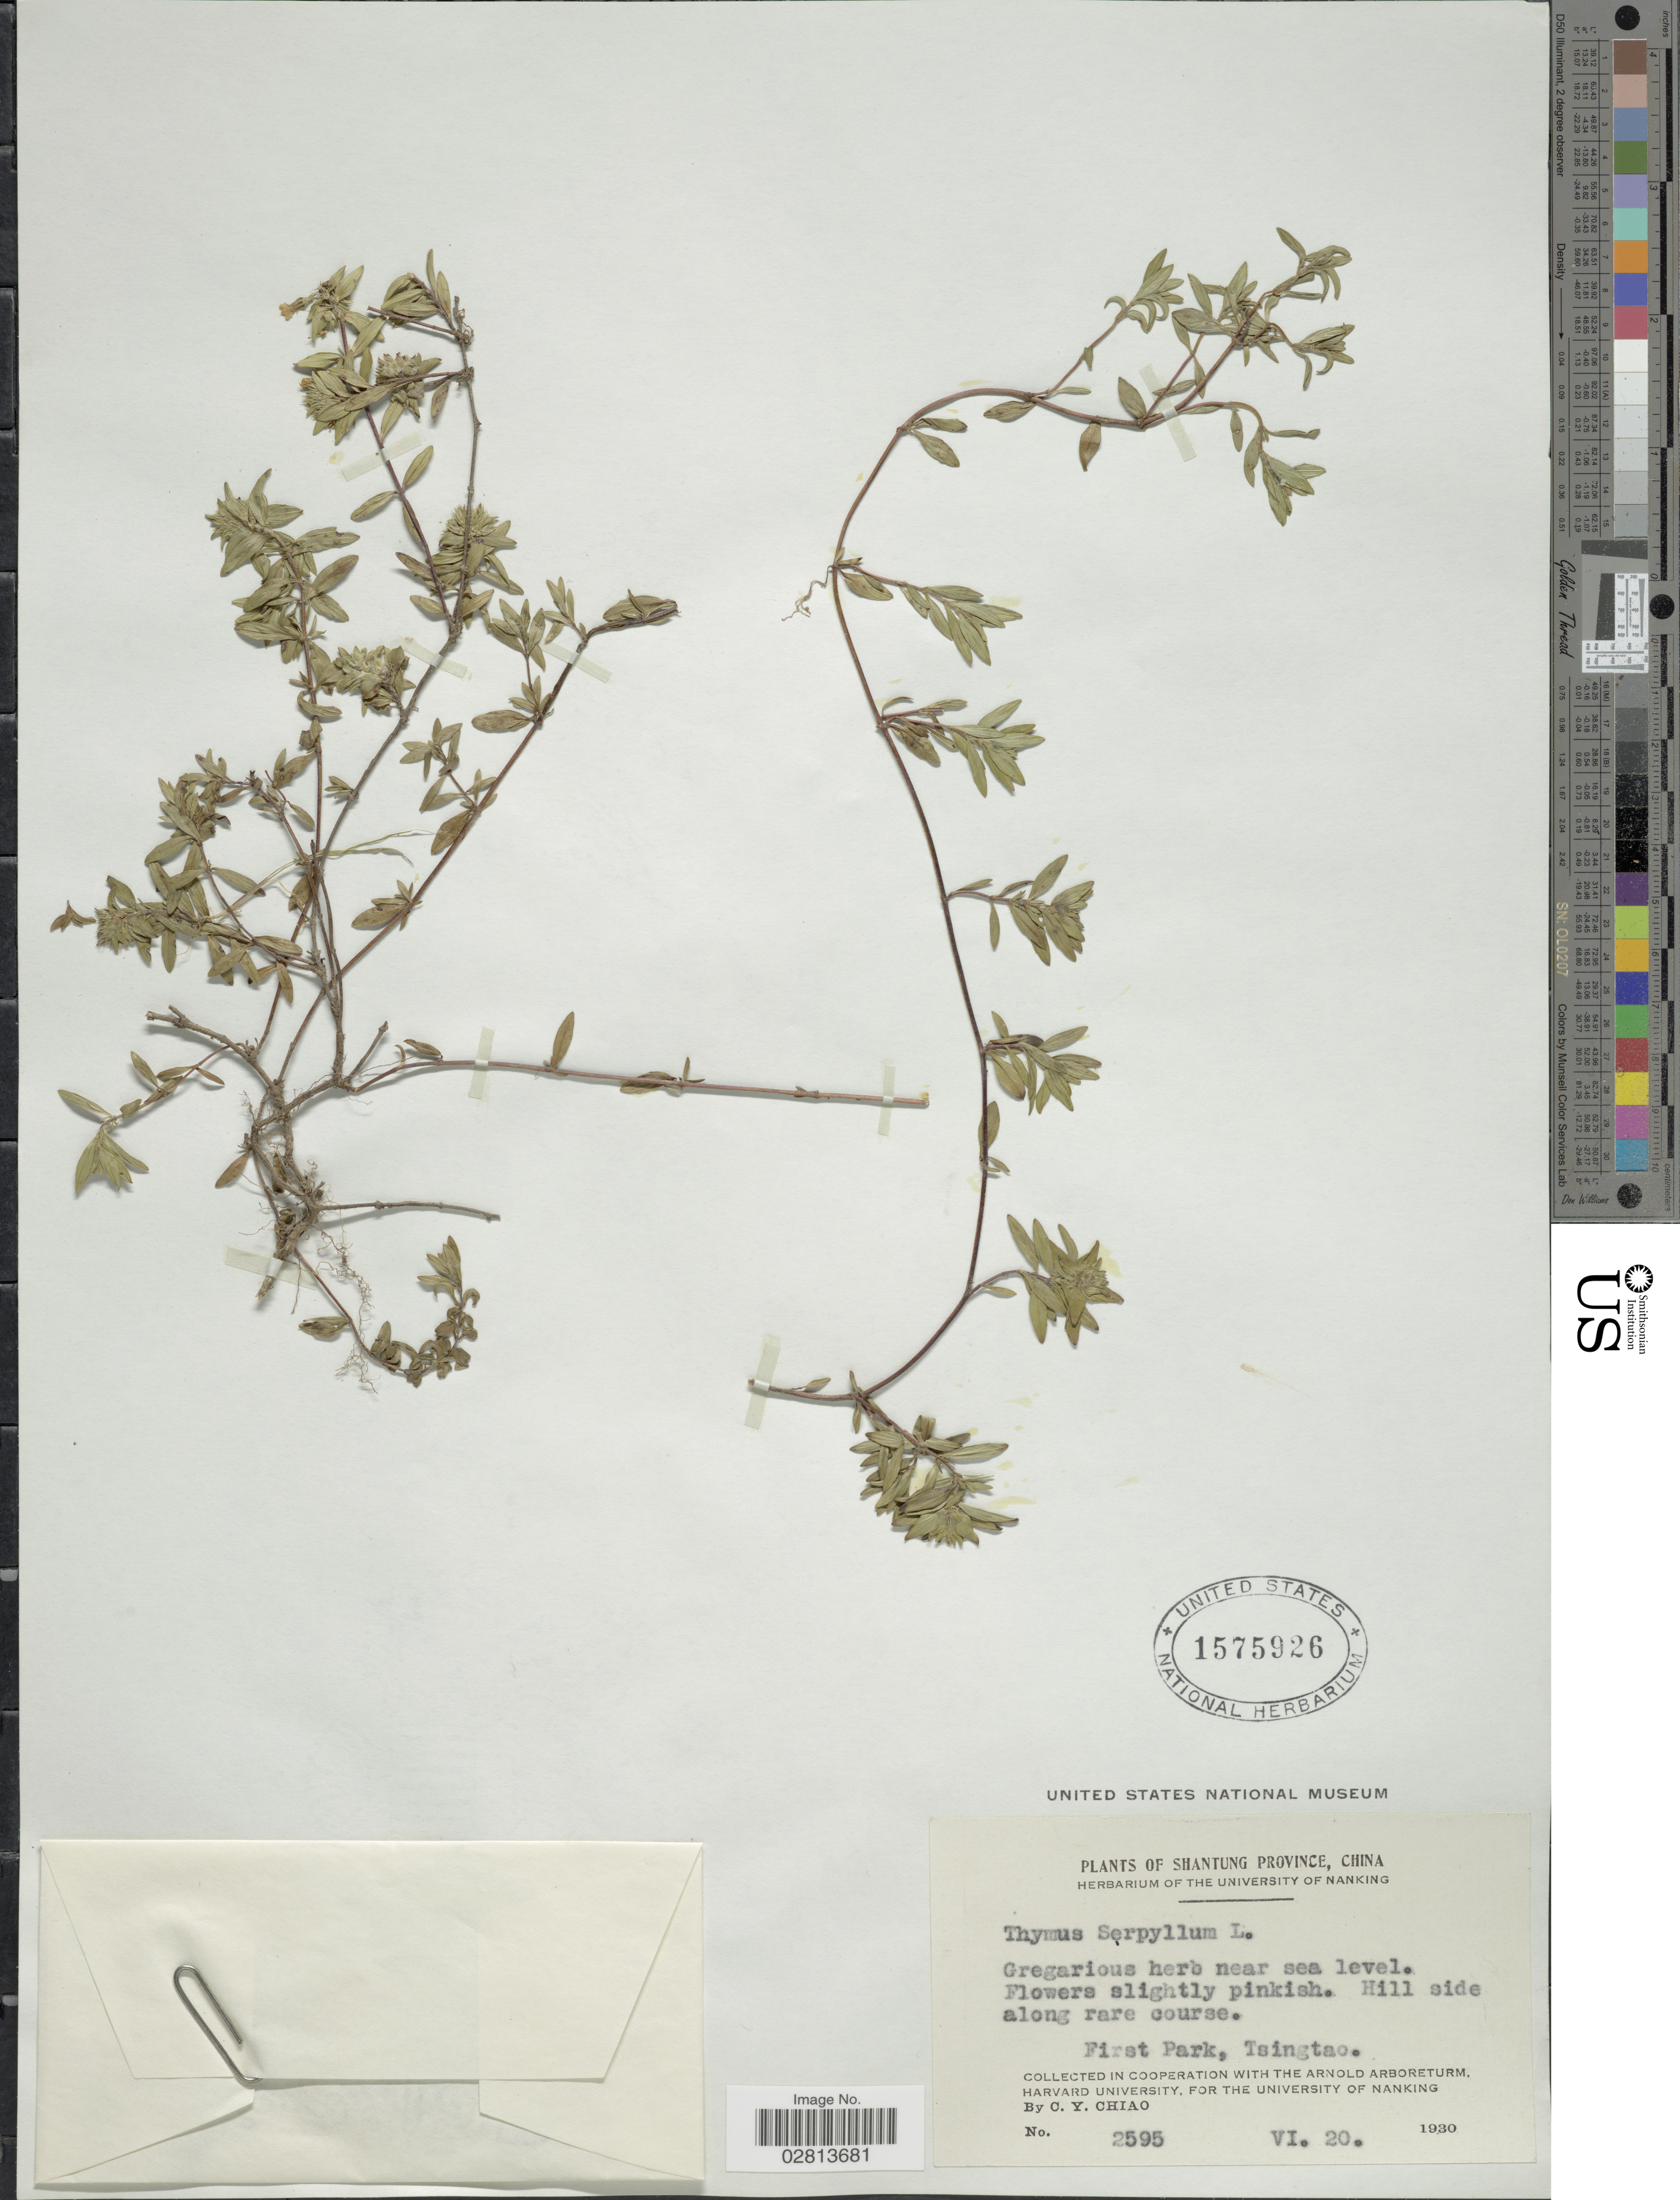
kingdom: Plantae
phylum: Tracheophyta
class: Magnoliopsida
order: Lamiales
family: Lamiaceae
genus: Thymus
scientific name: Thymus serpyllum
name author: L.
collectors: C. Y. Chiao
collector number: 2595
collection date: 1930-06-20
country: China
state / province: Shandong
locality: Shantung Province. First Park, Tsingtao.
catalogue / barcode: US 1575926